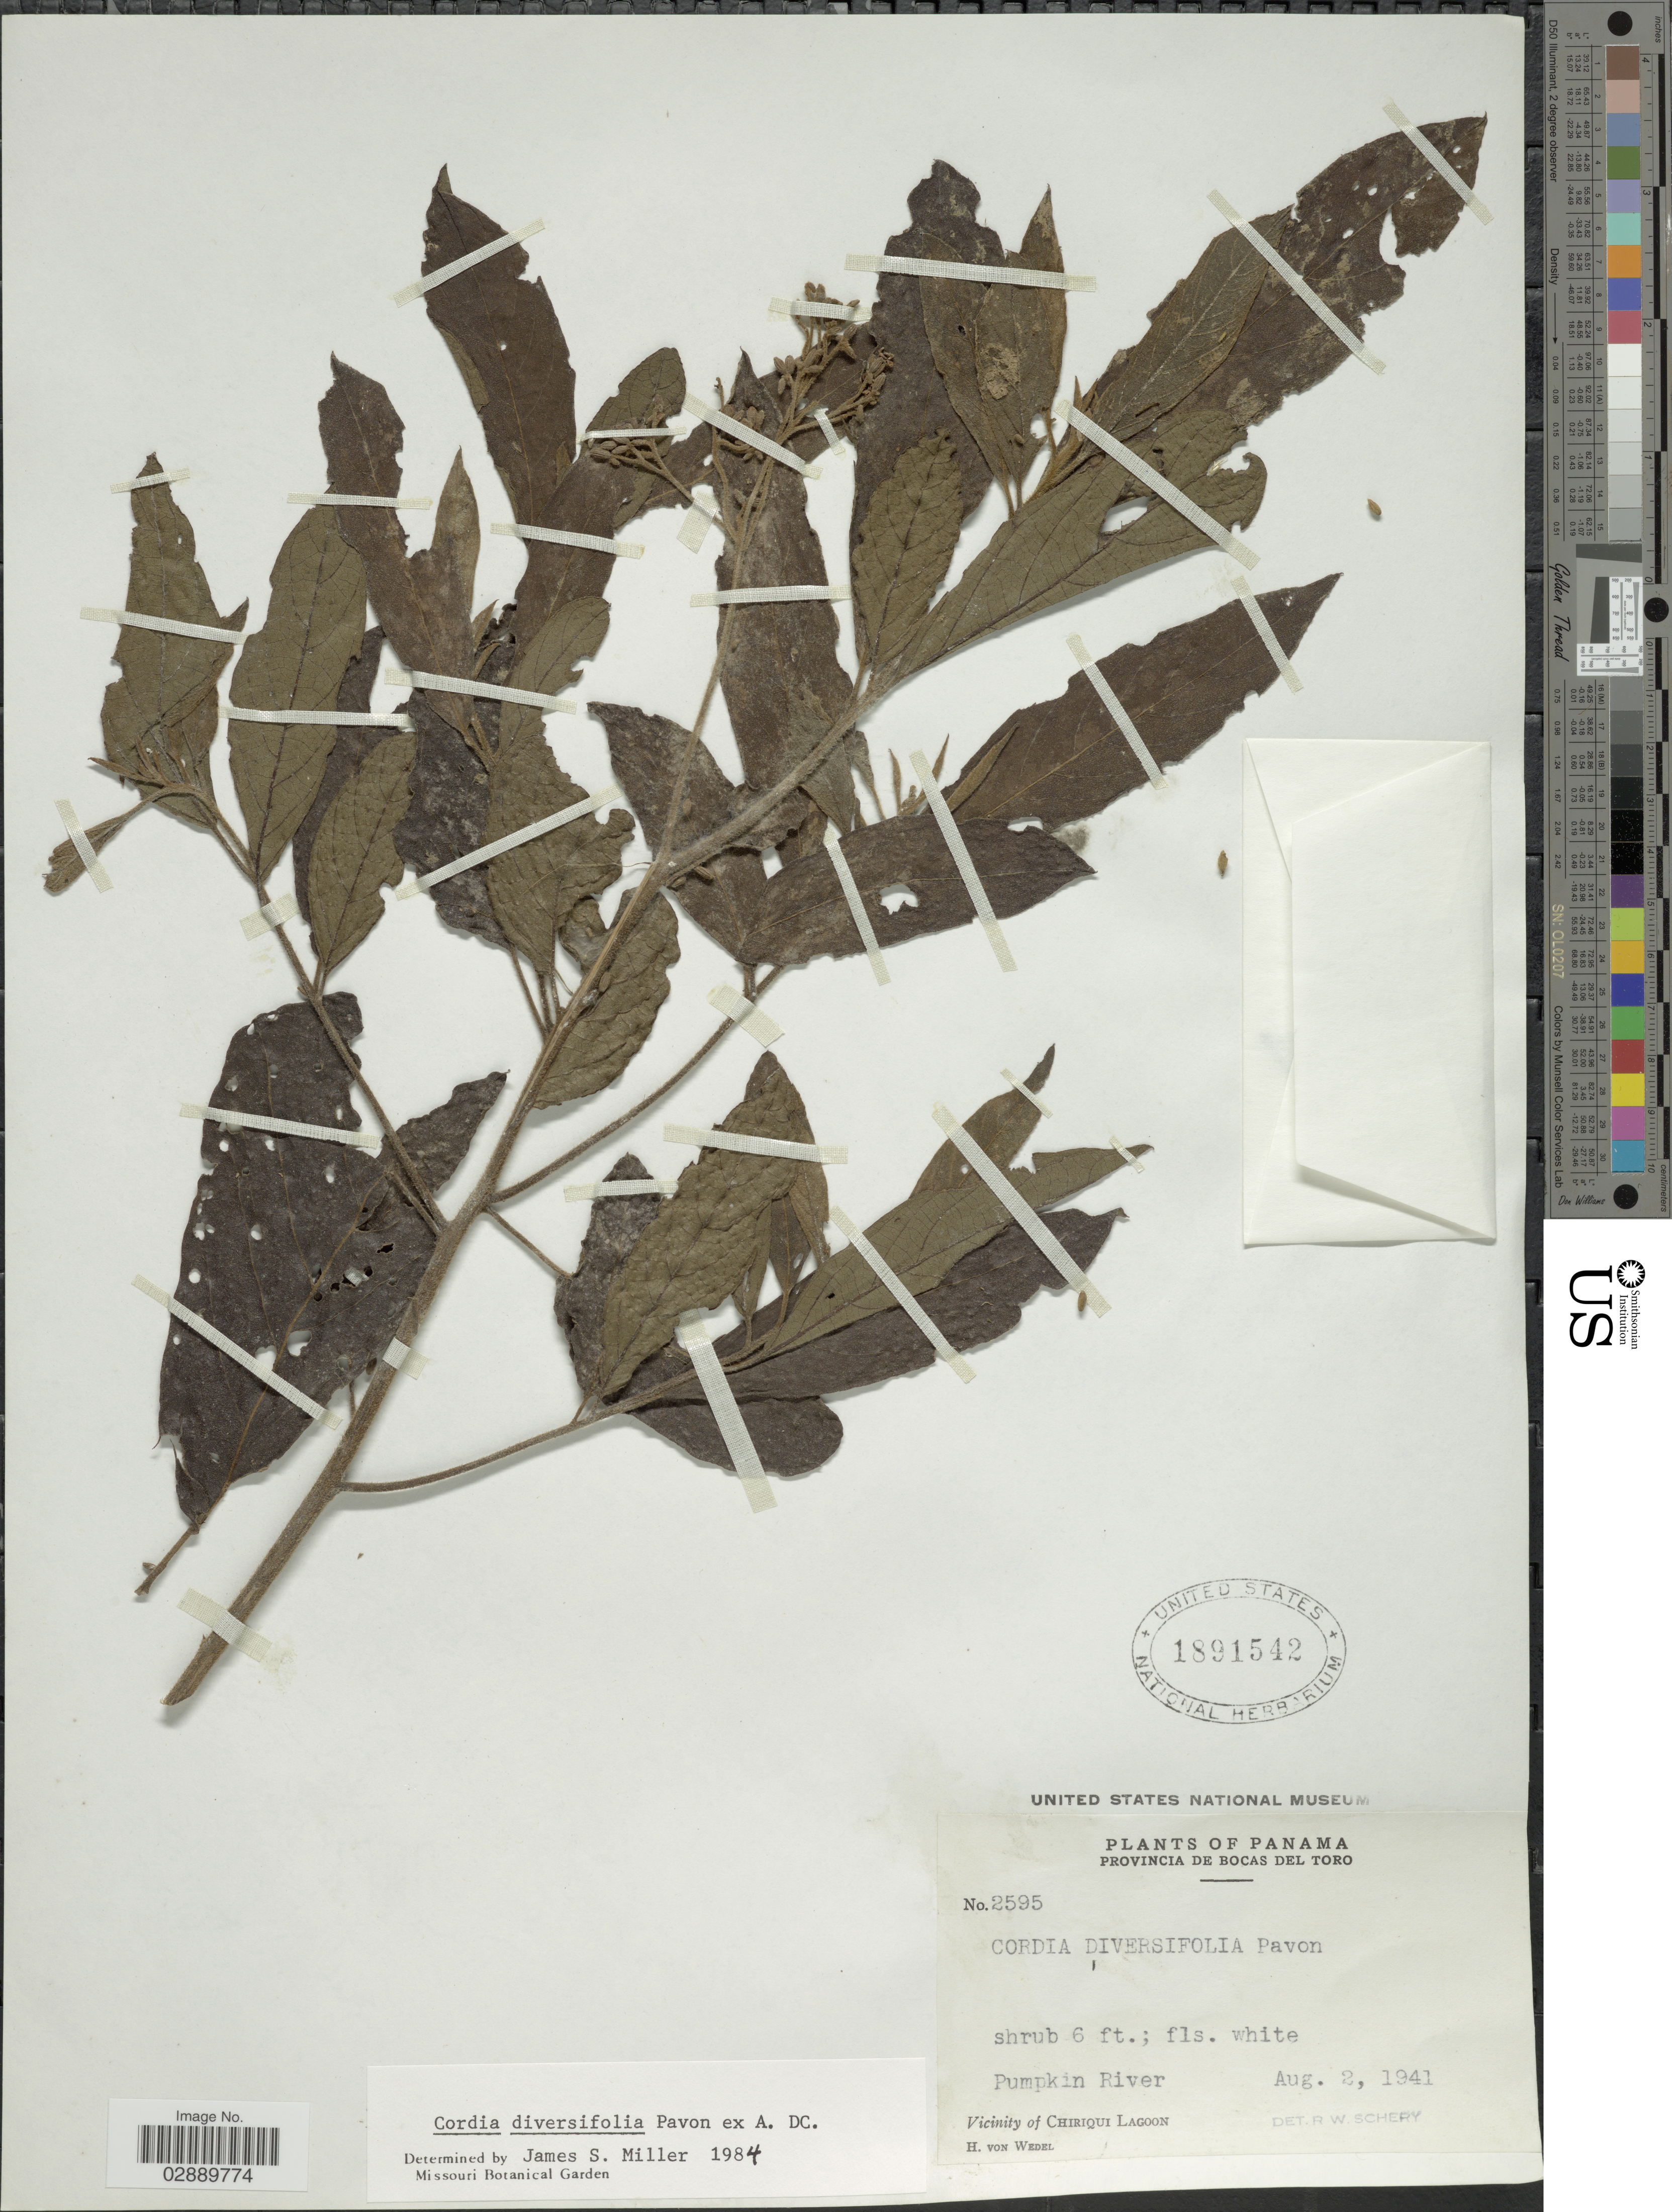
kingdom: Plantae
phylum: Tracheophyta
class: Magnoliopsida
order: Boraginales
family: Cordiaceae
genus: Cordia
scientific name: Cordia diversifolia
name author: Pav. ex DC.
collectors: H. von Wedel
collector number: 2595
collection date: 1941-08-02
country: Panama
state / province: Bocas del Toro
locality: Pumpkin River. Vicinity of Chiriqui Lagoon.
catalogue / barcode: US 1891542